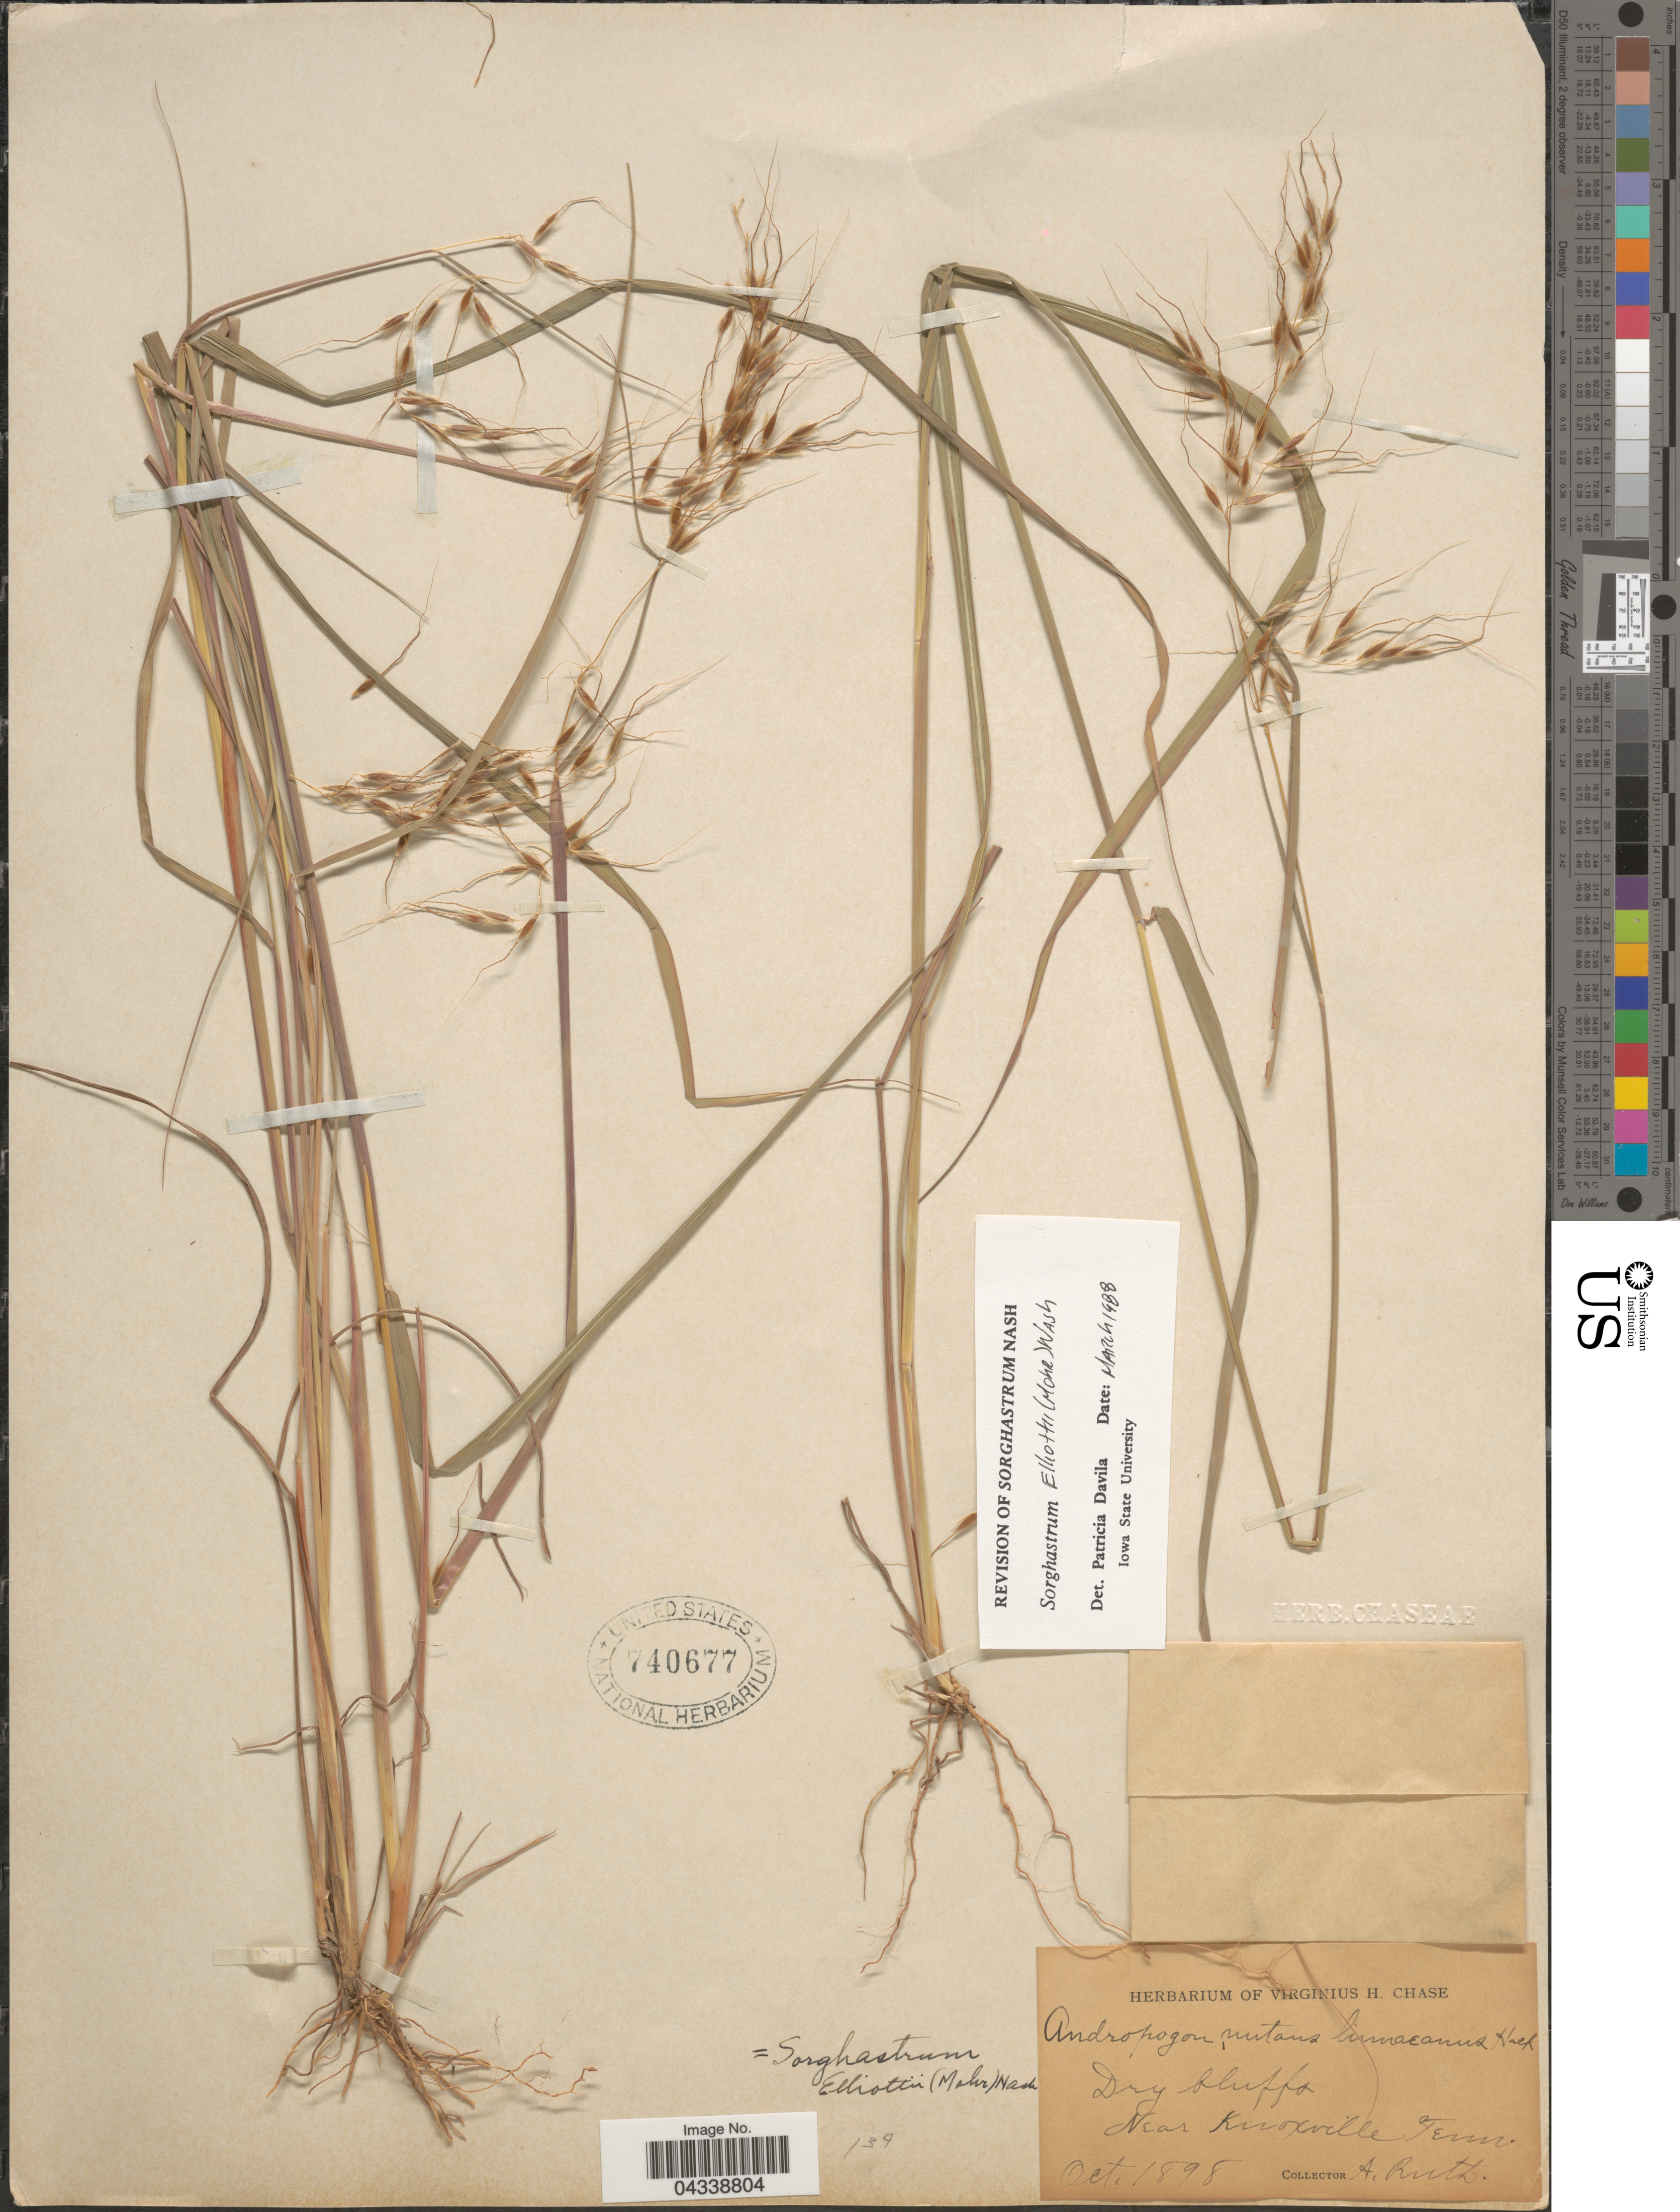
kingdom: Plantae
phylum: Tracheophyta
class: Liliopsida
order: Poales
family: Poaceae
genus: Sorghastrum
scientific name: Sorghastrum elliottii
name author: (C. Mohr) Nash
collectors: A. Ruth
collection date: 1898-10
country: United States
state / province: Tennessee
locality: Near Knoxville.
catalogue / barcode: US 740677